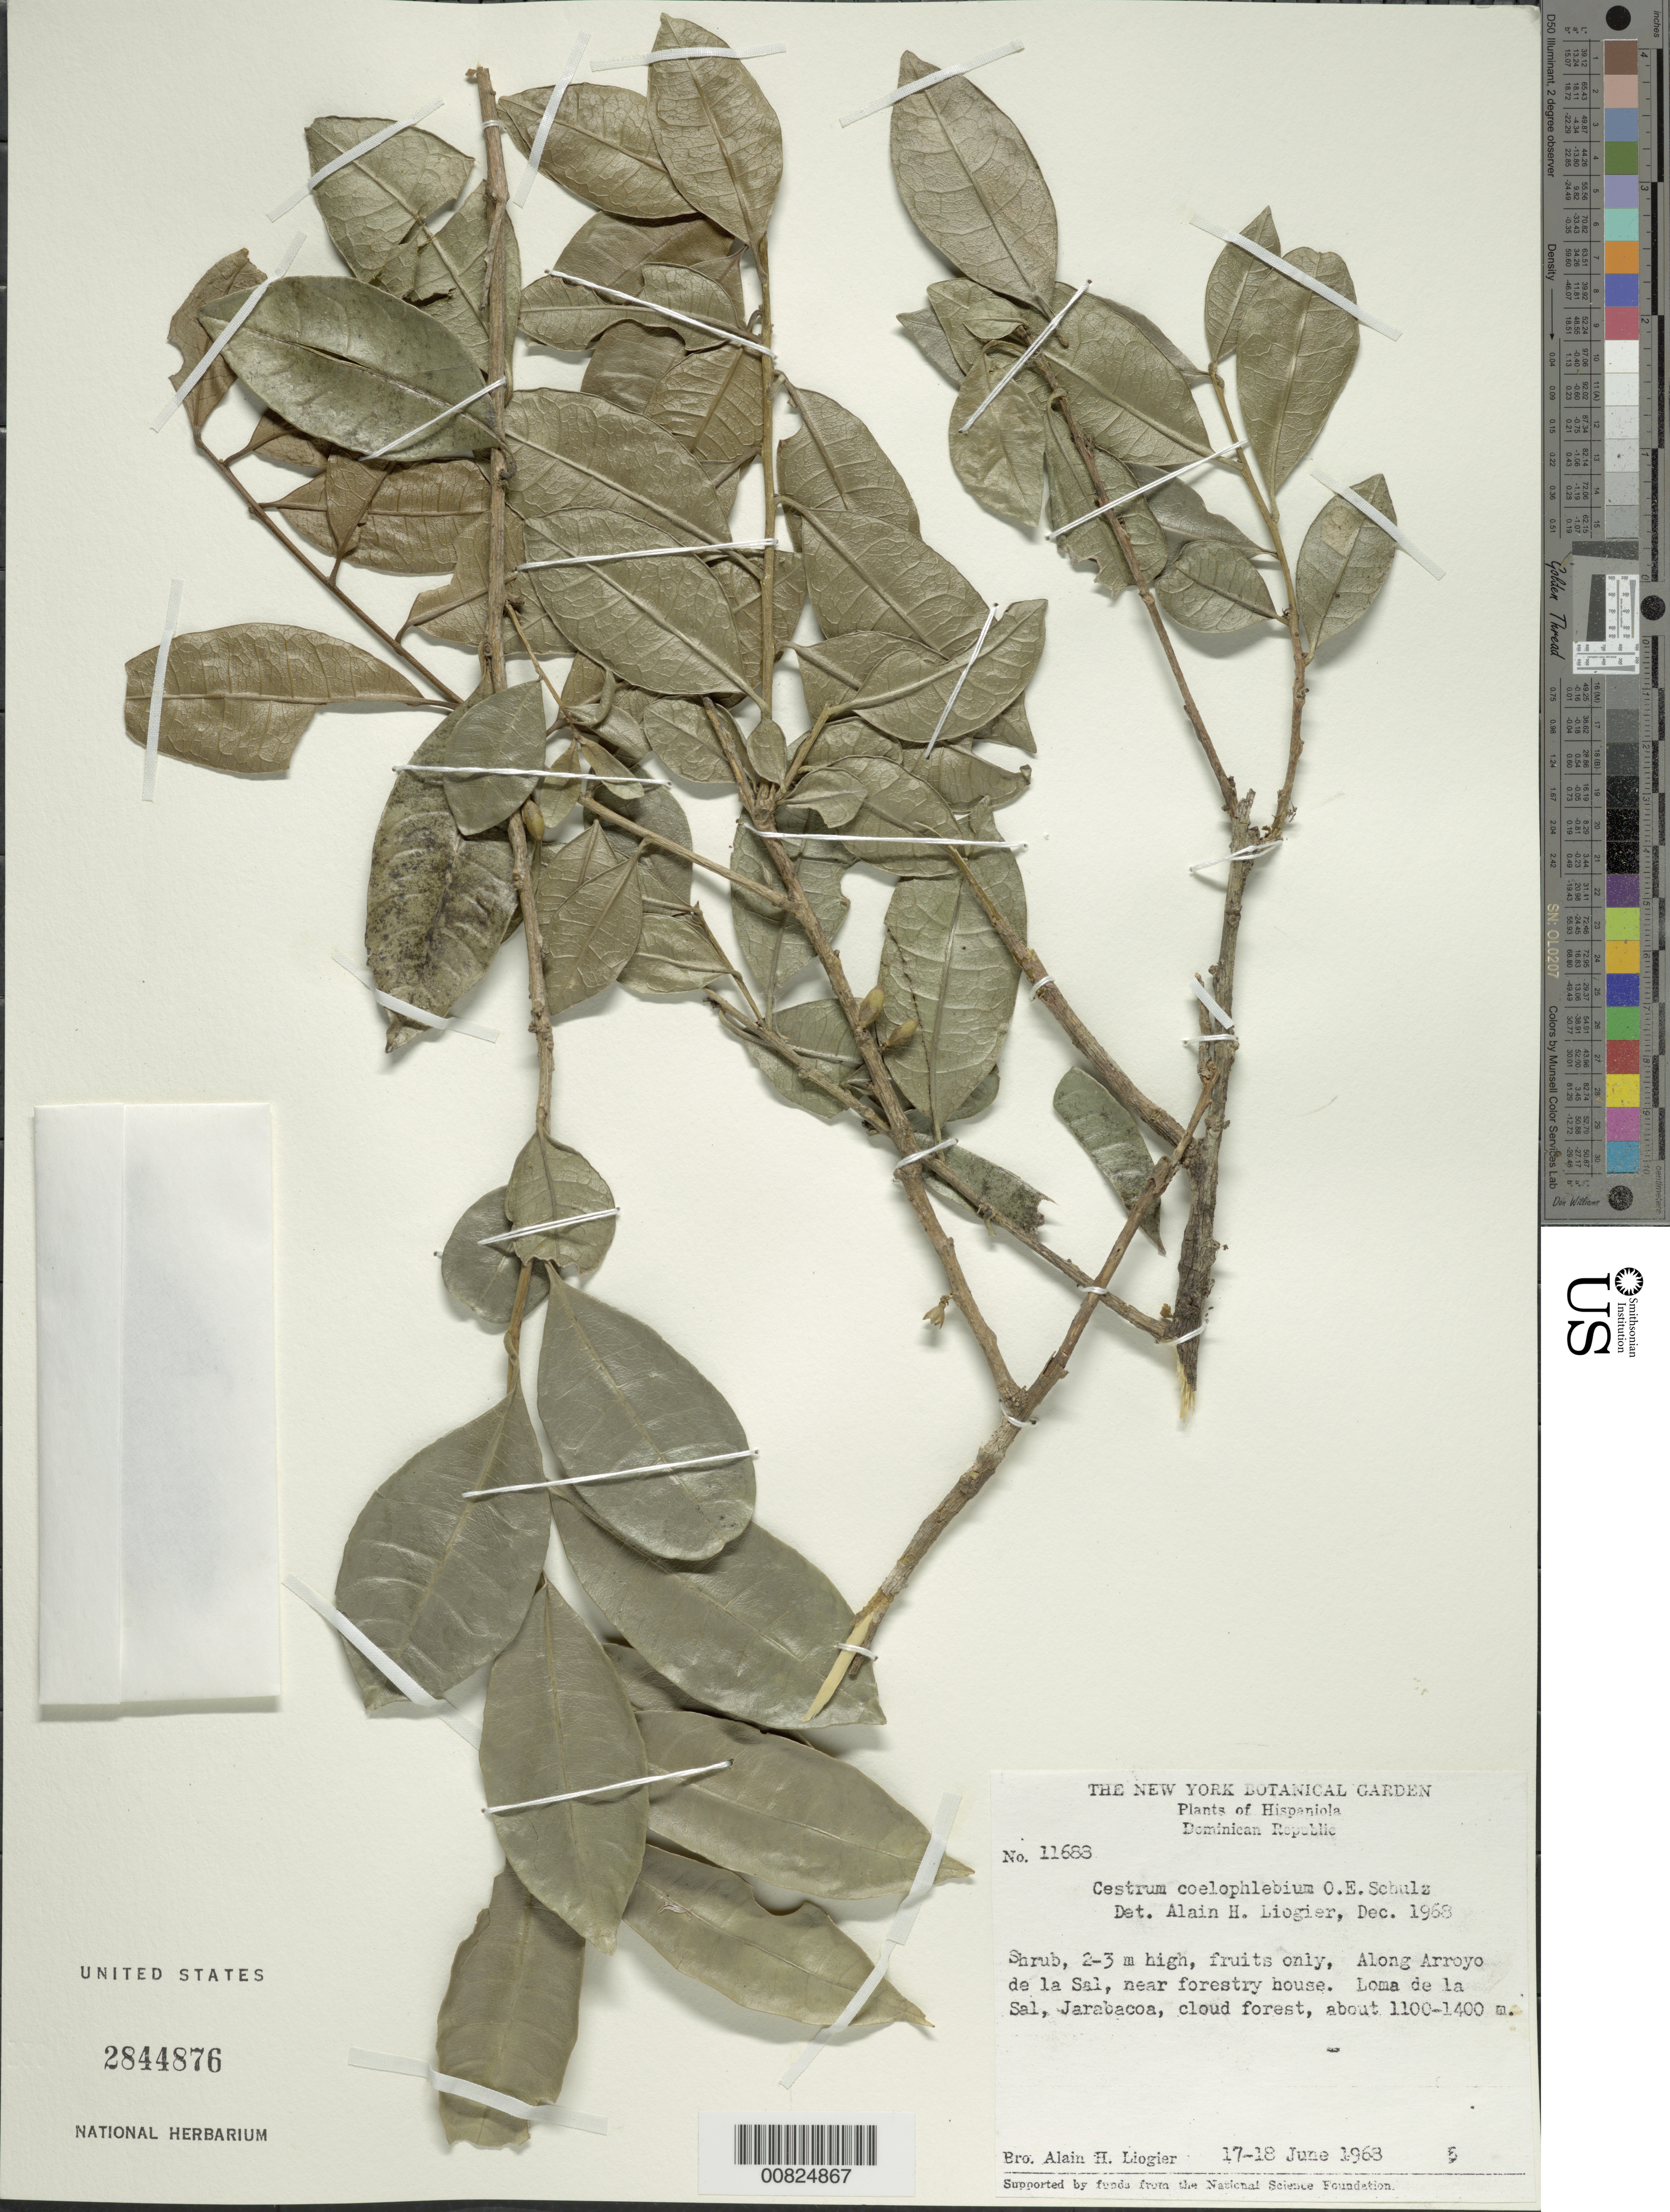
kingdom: Plantae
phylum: Tracheophyta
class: Magnoliopsida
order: Solanales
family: Solanaceae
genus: Cestrum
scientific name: Cestrum coelophlebium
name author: O.E. Schulz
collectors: A. H. Liogier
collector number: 11688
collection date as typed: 17 Jun 1968 to 18 Jun 1968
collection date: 1968-06-17/1968-06-18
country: Dominican Republic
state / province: La Vega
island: Hispaniola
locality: Loma de la Sal, Jarabacoa. Along Arroyo de la Sal, near forestry house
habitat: Cloud forest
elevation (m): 1100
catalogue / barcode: US 2844876